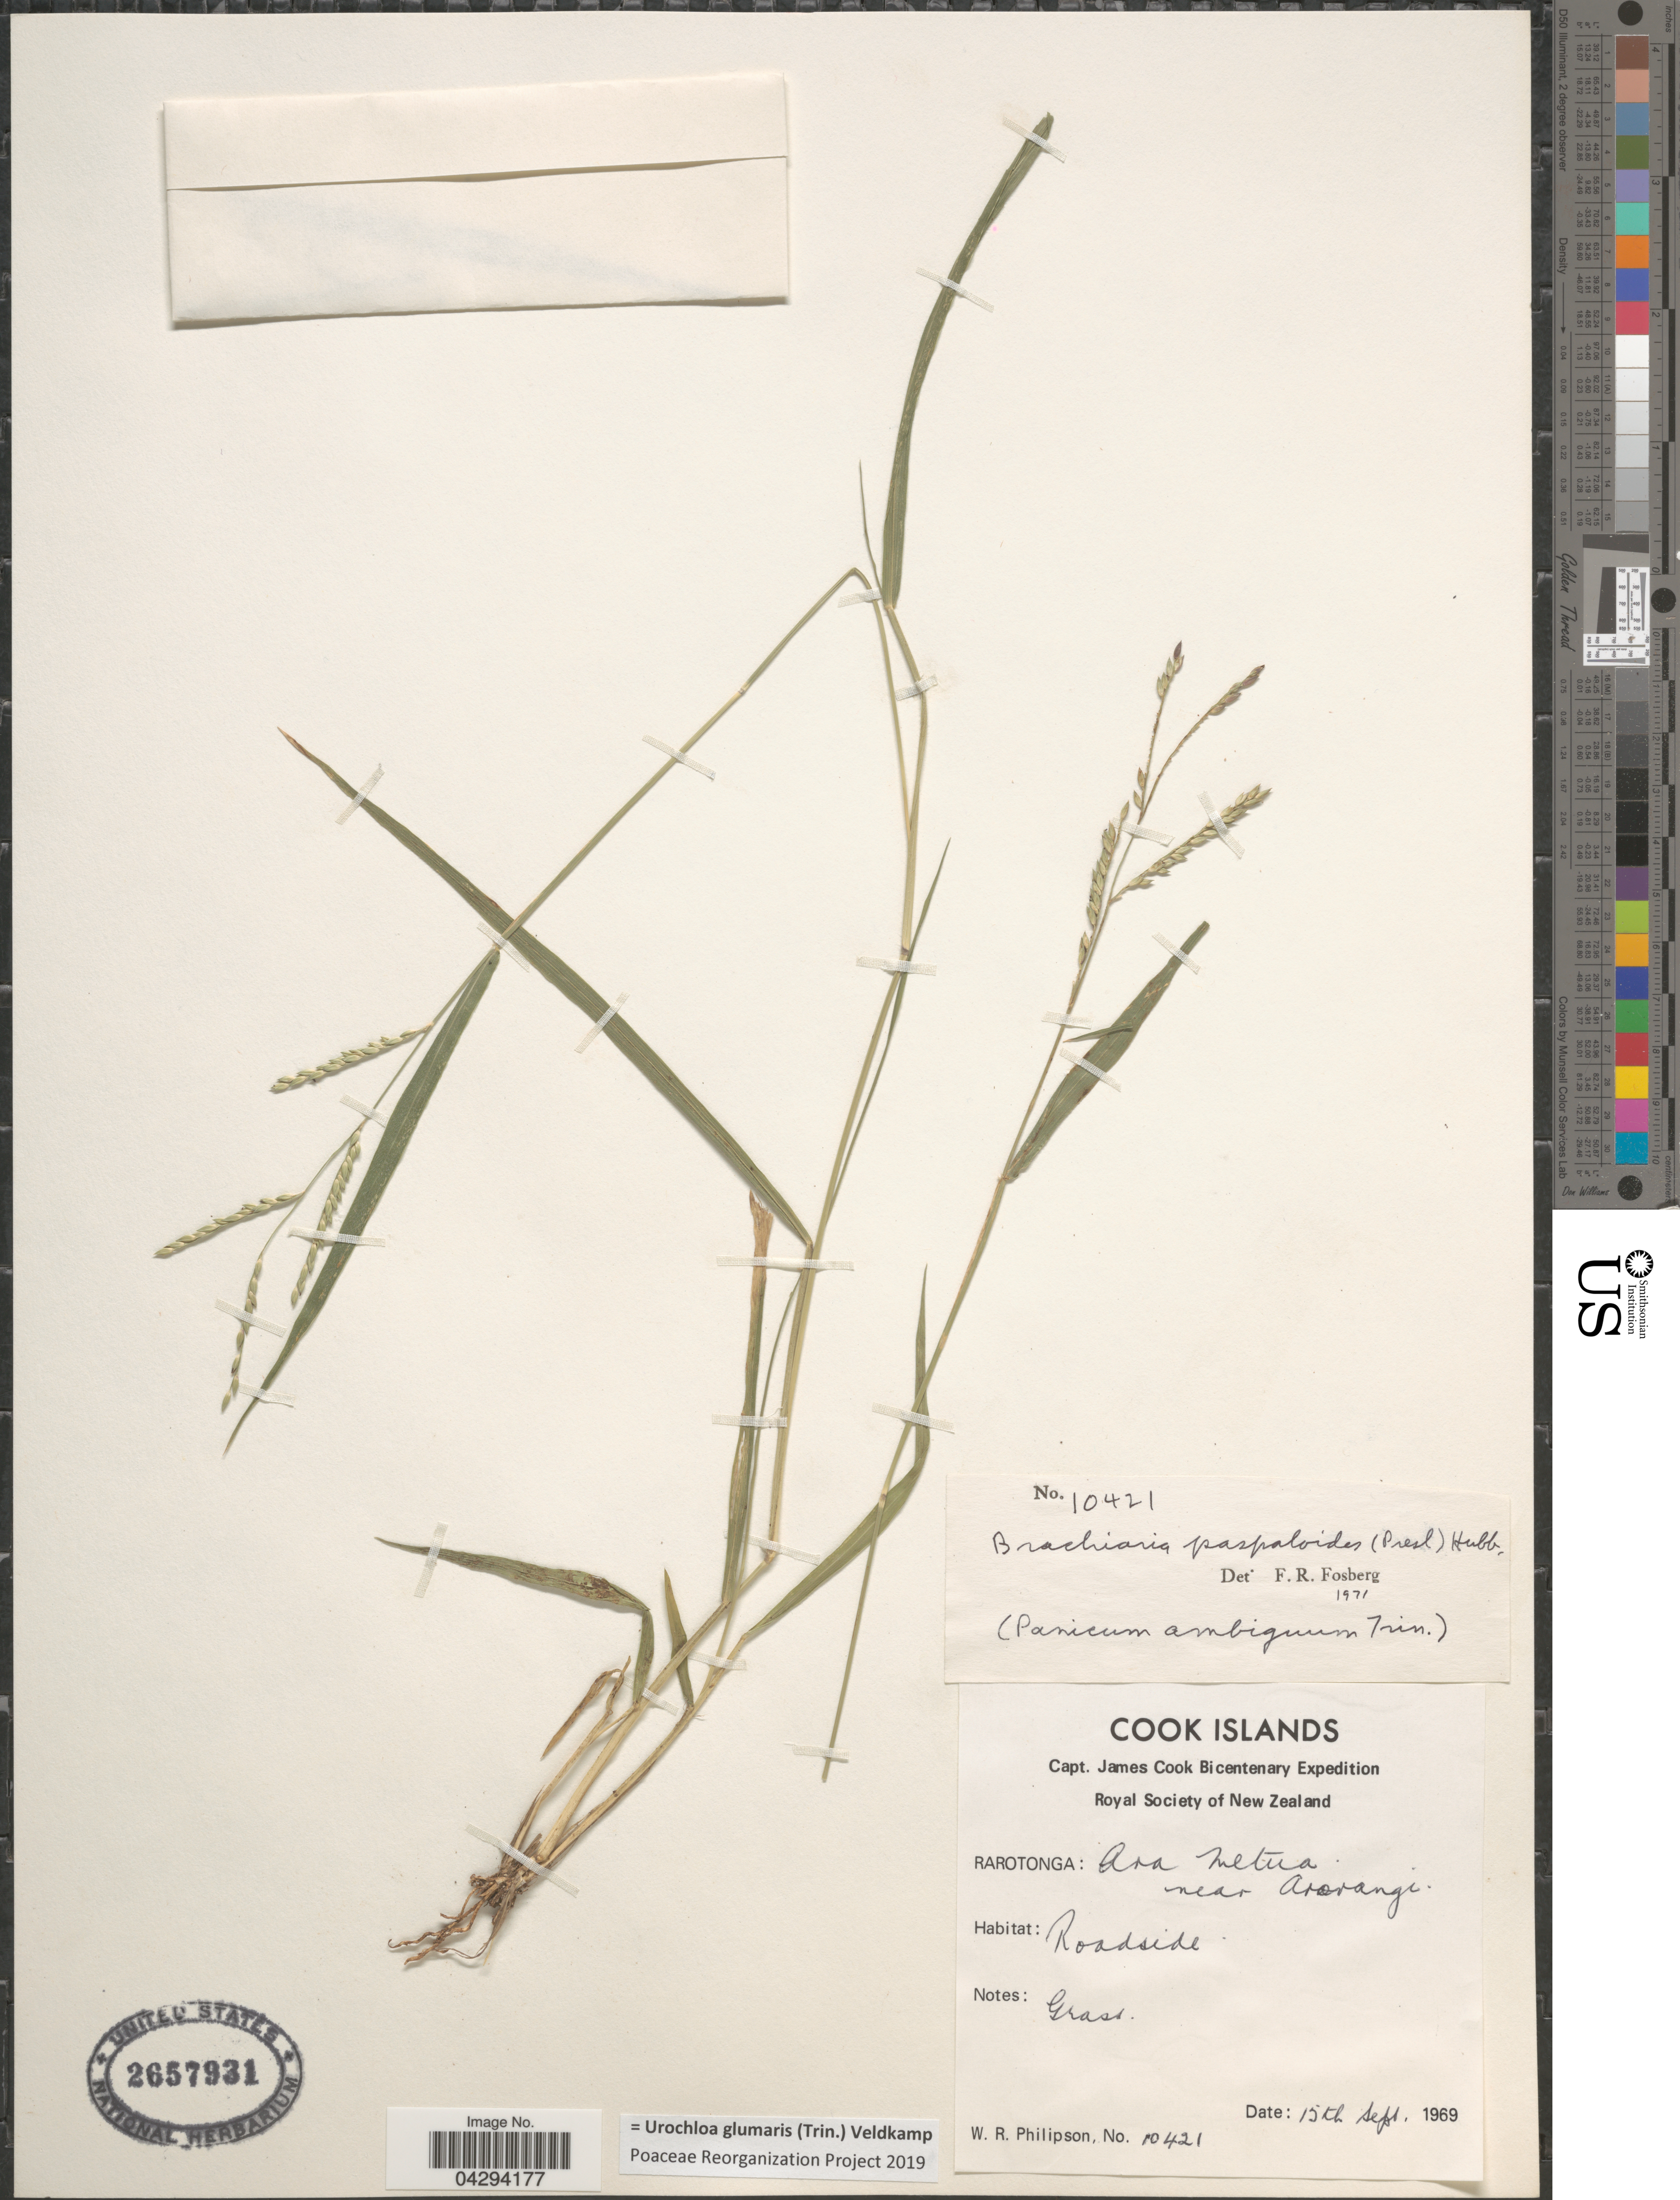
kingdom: Plantae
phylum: Tracheophyta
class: Liliopsida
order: Poales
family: Poaceae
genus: Urochloa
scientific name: Urochloa glumaris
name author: (Trin.) Veldkamp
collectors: W. R. Philipson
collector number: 10421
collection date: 1969-09-15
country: Cook Islands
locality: Capt. James Cook Bicentenary Expedition. Rarotonga: Ara Metua near Ararangi.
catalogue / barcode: US 2657931